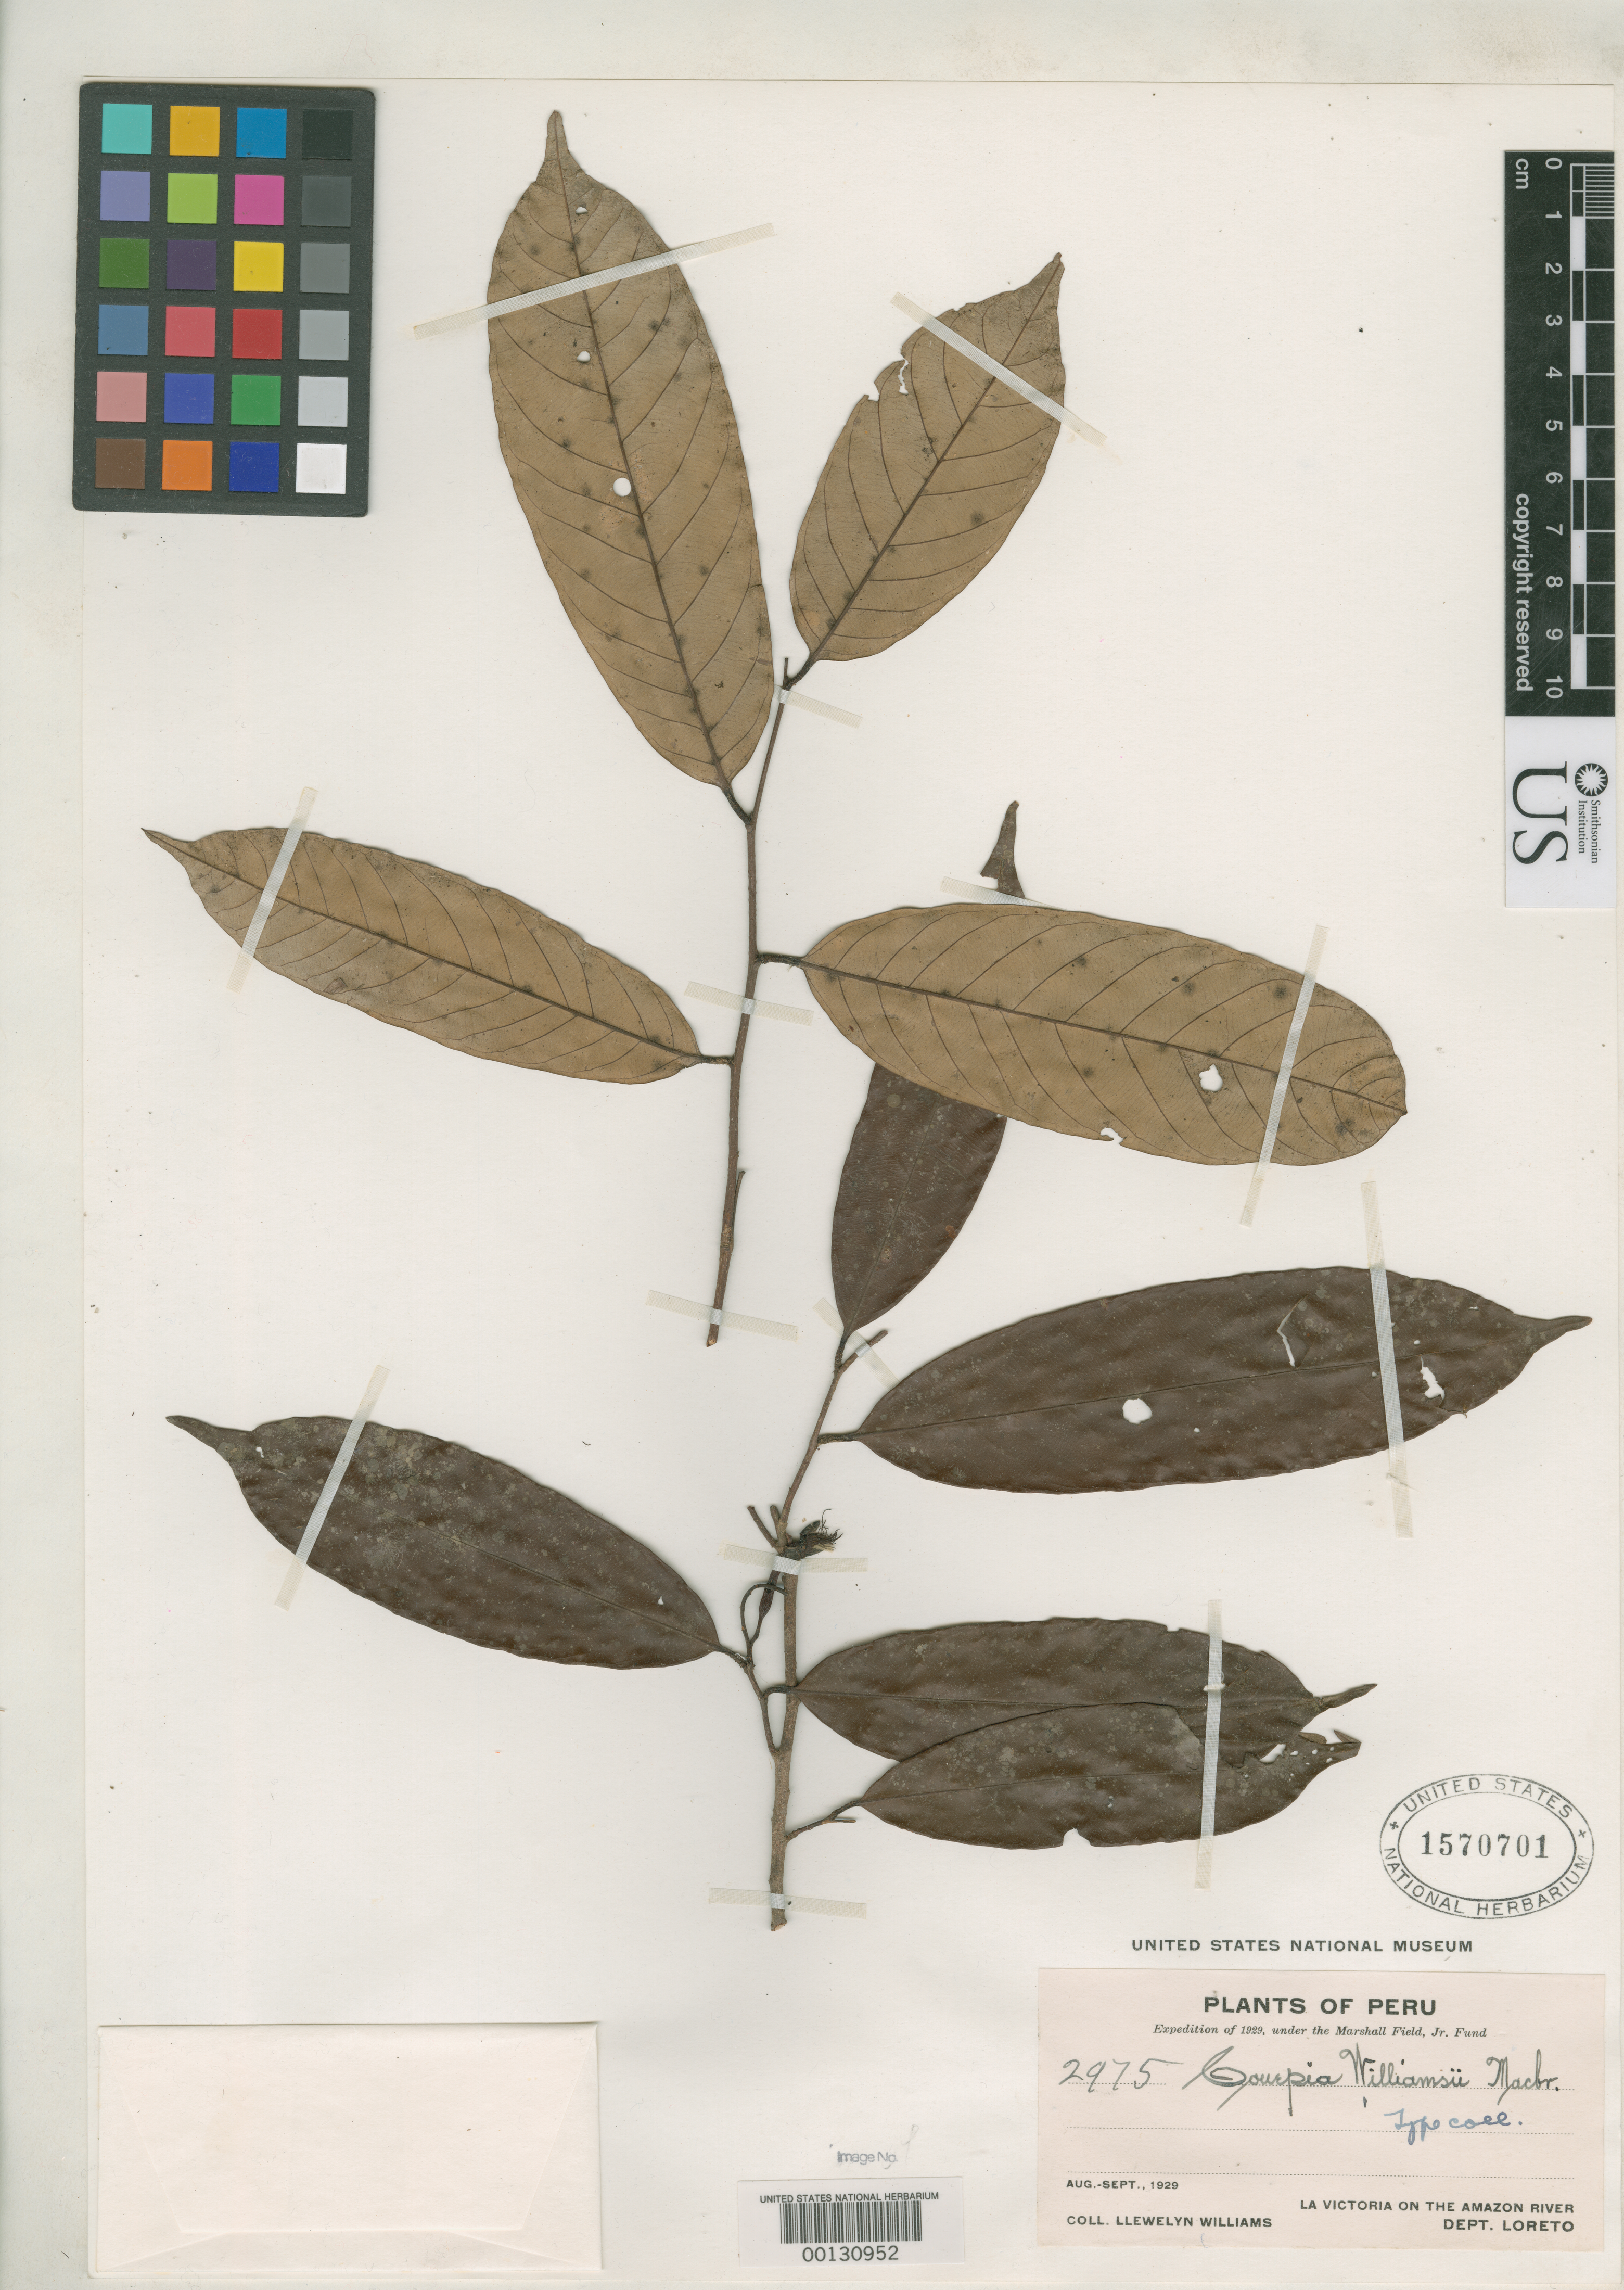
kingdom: Plantae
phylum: Tracheophyta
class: Magnoliopsida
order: Malpighiales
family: Chrysobalanaceae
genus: Couepia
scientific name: Couepia williamsii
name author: J.F. Macbr.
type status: Isotype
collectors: Ll. Williams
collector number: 2975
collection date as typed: Aug 1929 to -- Sep 1929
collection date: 1929-08/1929-09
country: Peru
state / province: Loreto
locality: La Victoria on the Amazon River.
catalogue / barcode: US 1570701